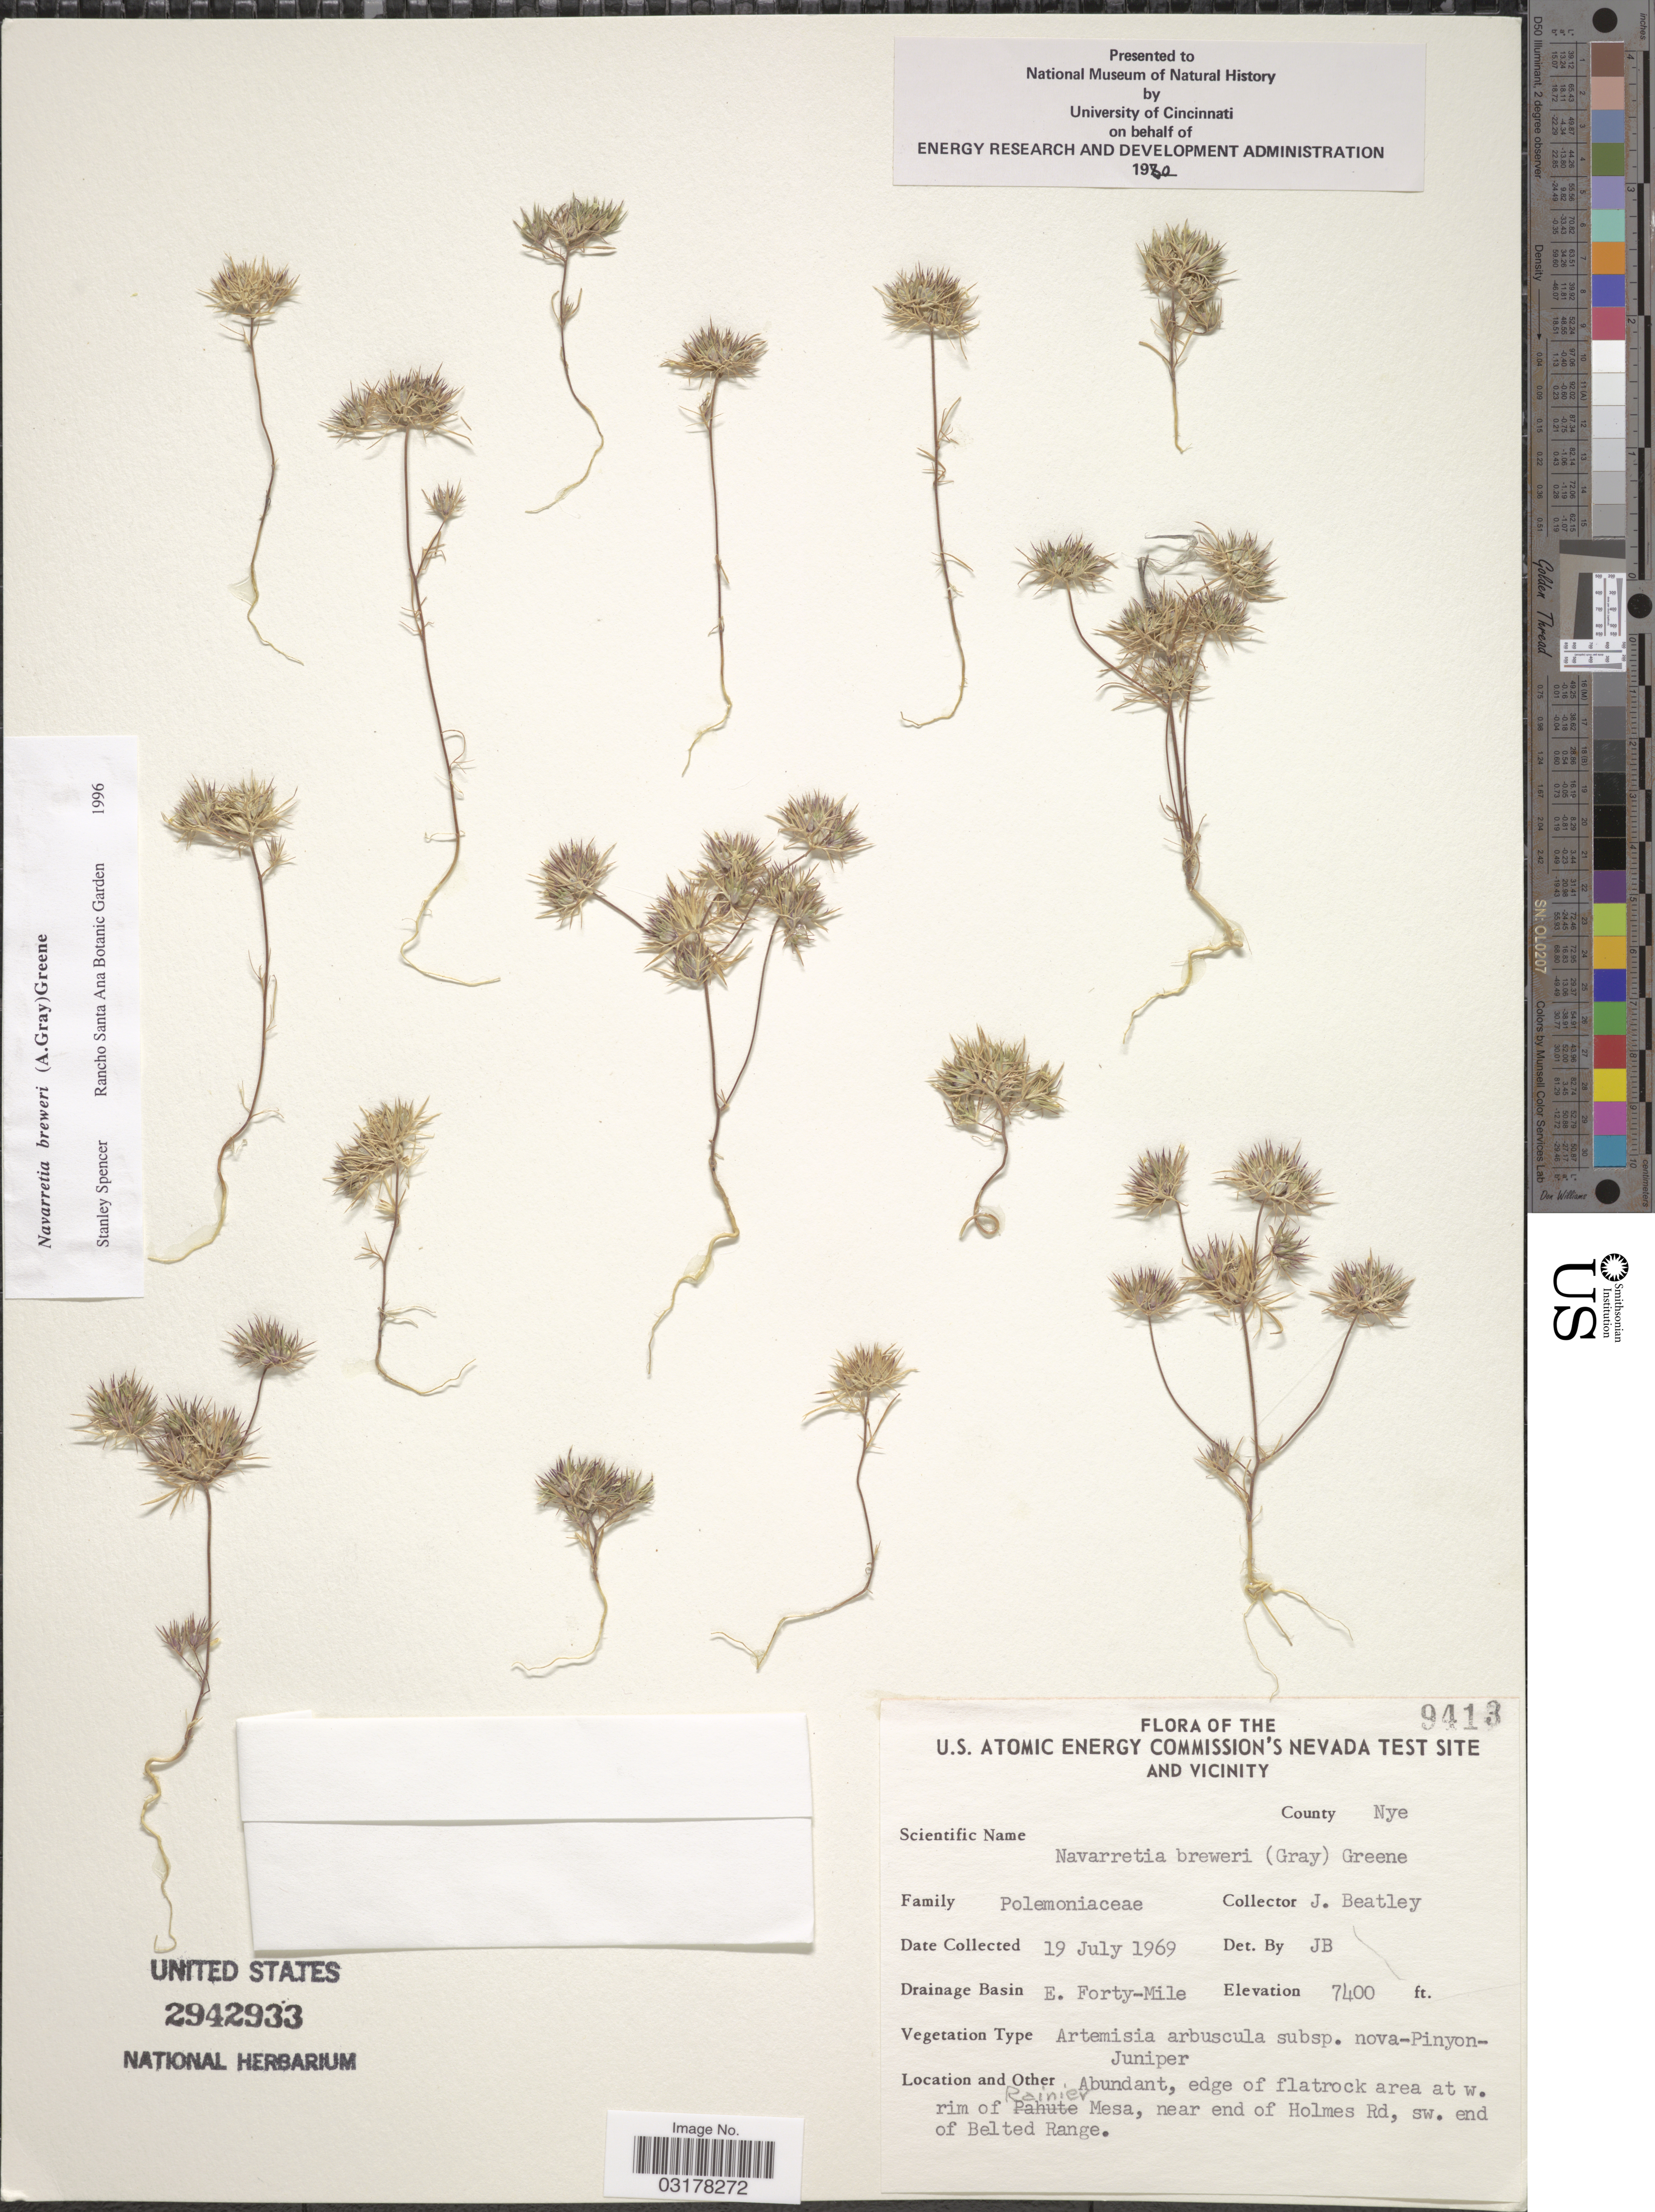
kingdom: Plantae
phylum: Tracheophyta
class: Magnoliopsida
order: Ericales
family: Polemoniaceae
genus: Navarretia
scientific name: Navarretia breweri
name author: (A. Gray) Greene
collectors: J. C. Beatley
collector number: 9413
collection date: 1969-07-19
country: United States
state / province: Nevada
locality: U. S. Atomic Energy Commission's Nevada Test Site and vicinity. County Nye. Drainage Basin E. Forty-Mile. W. rim of Rainier Mesa, near end of Holmes Rd, sw. end of Belted Range.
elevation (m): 2256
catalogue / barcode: US 2942933